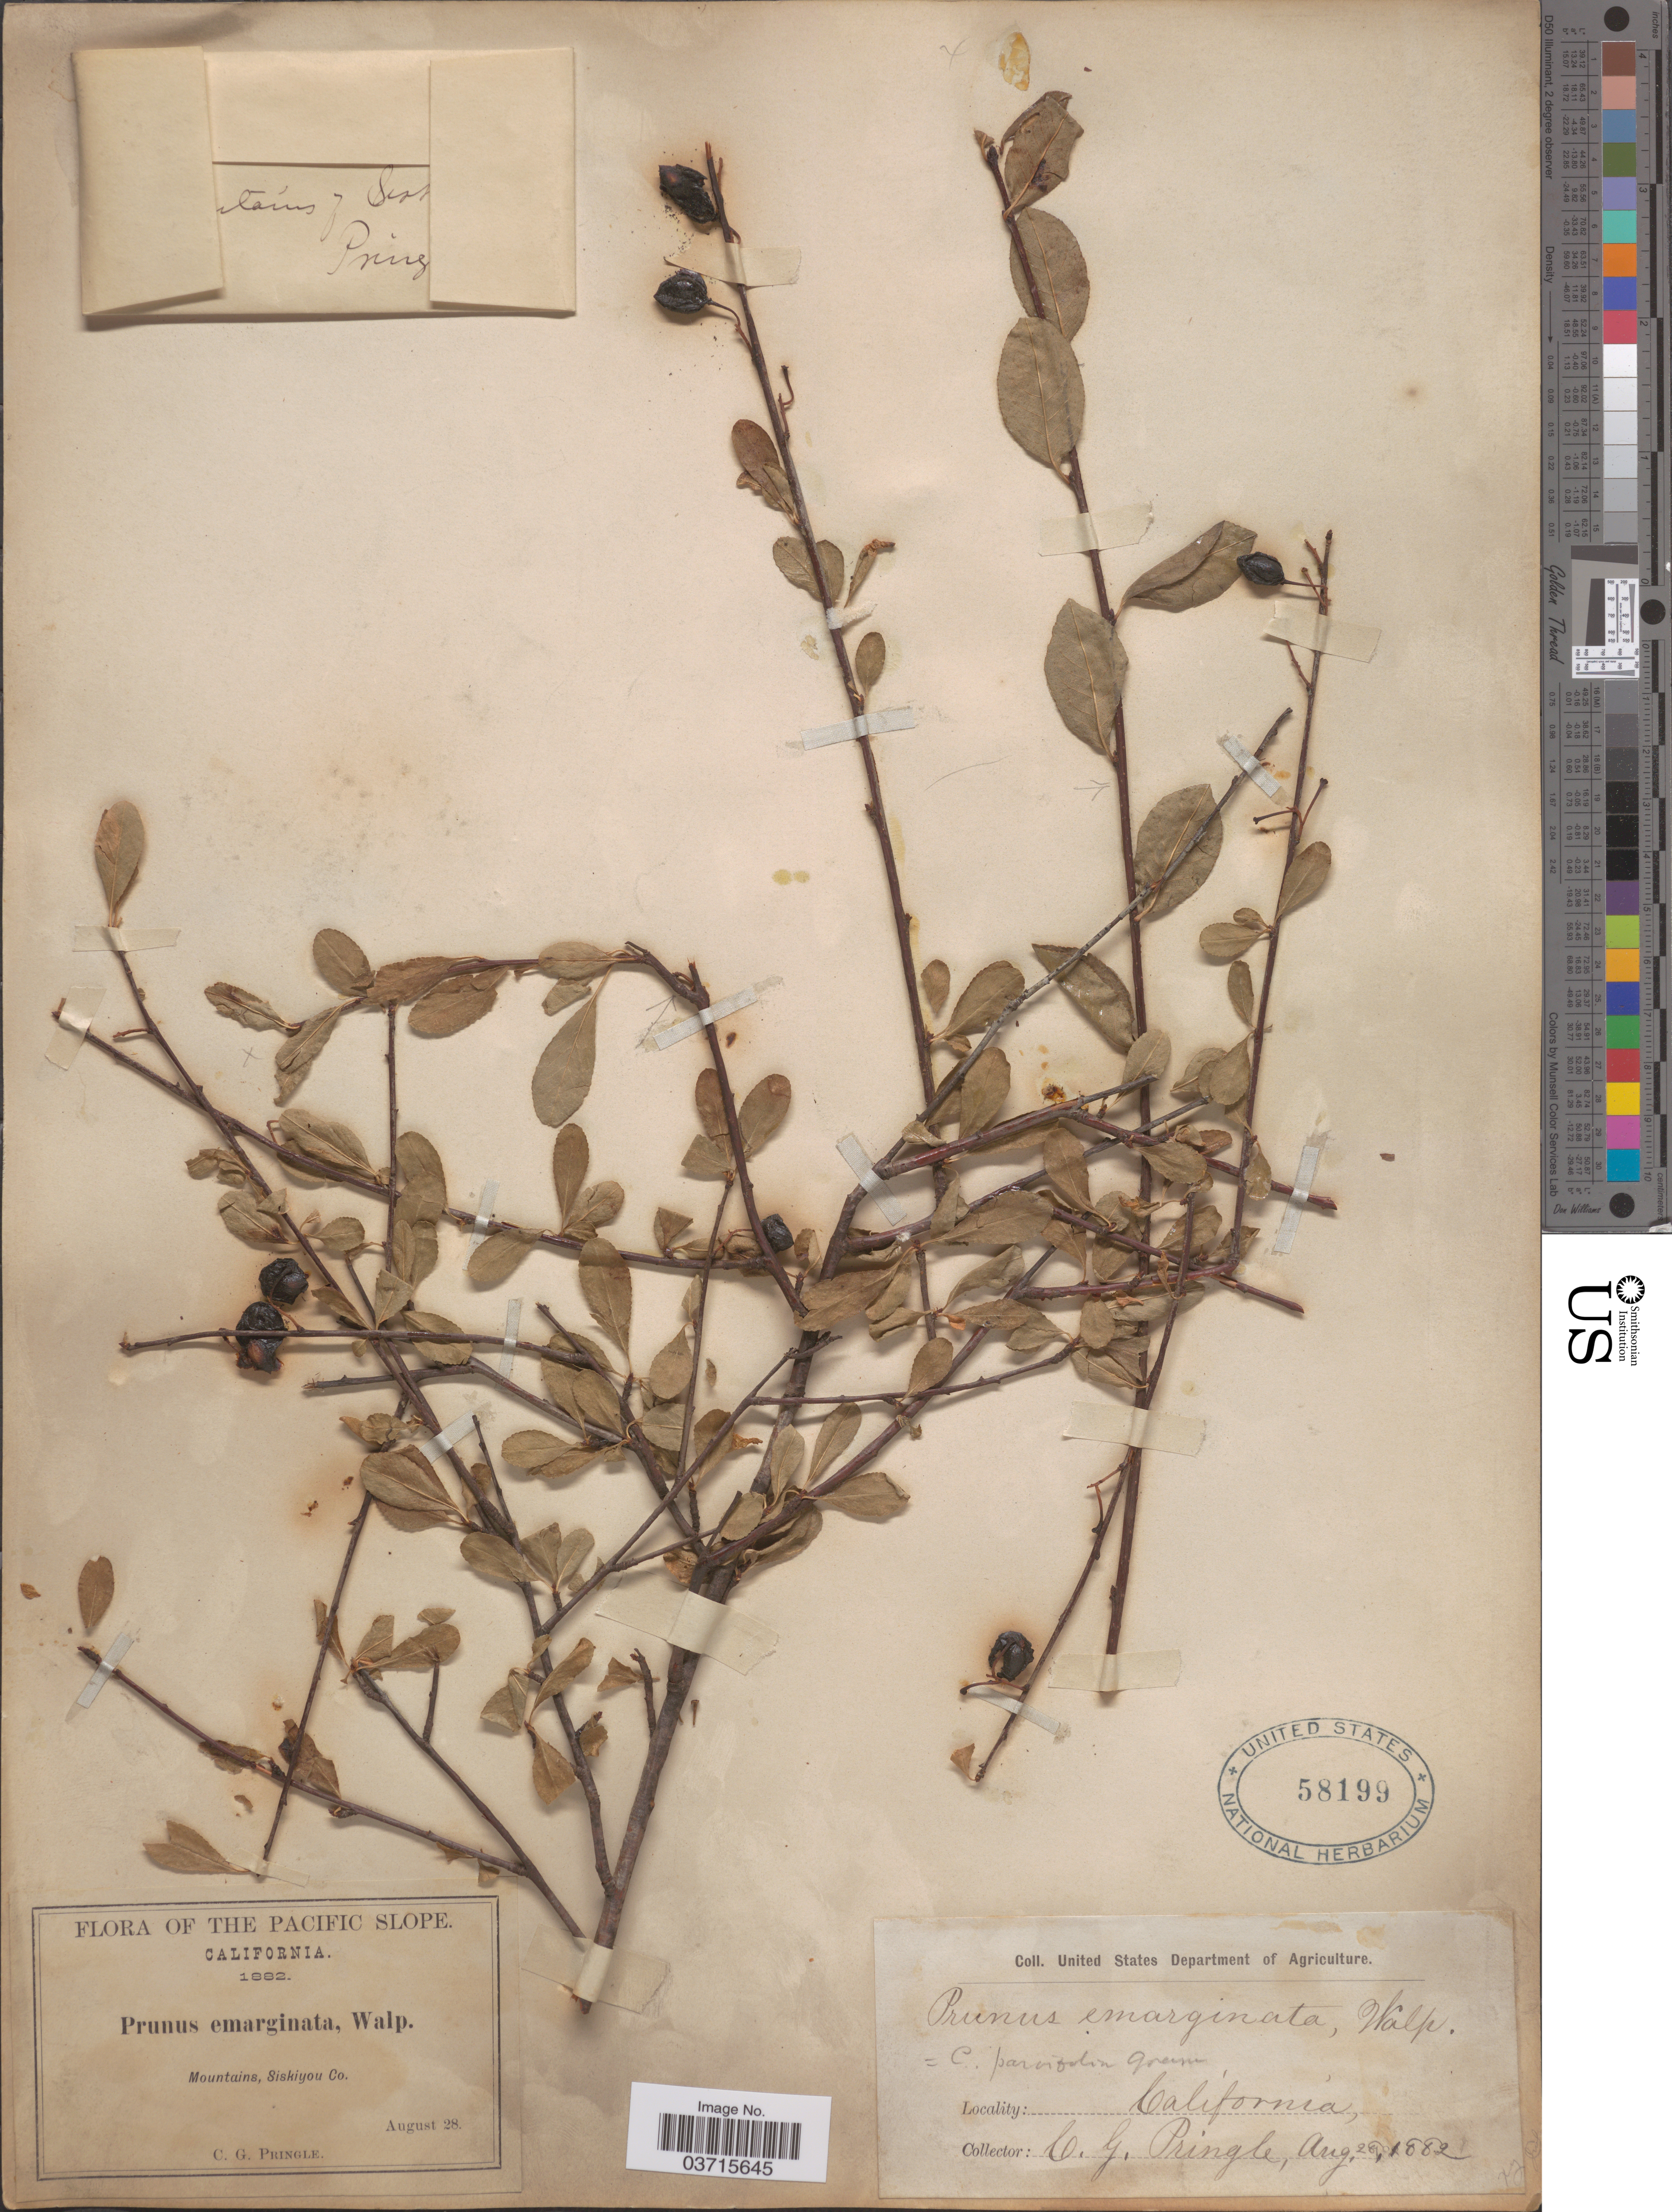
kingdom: Plantae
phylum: Tracheophyta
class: Magnoliopsida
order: Rosales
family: Rosaceae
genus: Prunus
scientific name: Prunus emarginata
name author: (Douglas ex Hook.) Eaton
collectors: C. G. Pringle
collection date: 1882-08-28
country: United States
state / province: California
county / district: Siskiyou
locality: The Pacific Slope. Mountains, Siskiyou Co.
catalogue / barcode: US 58199